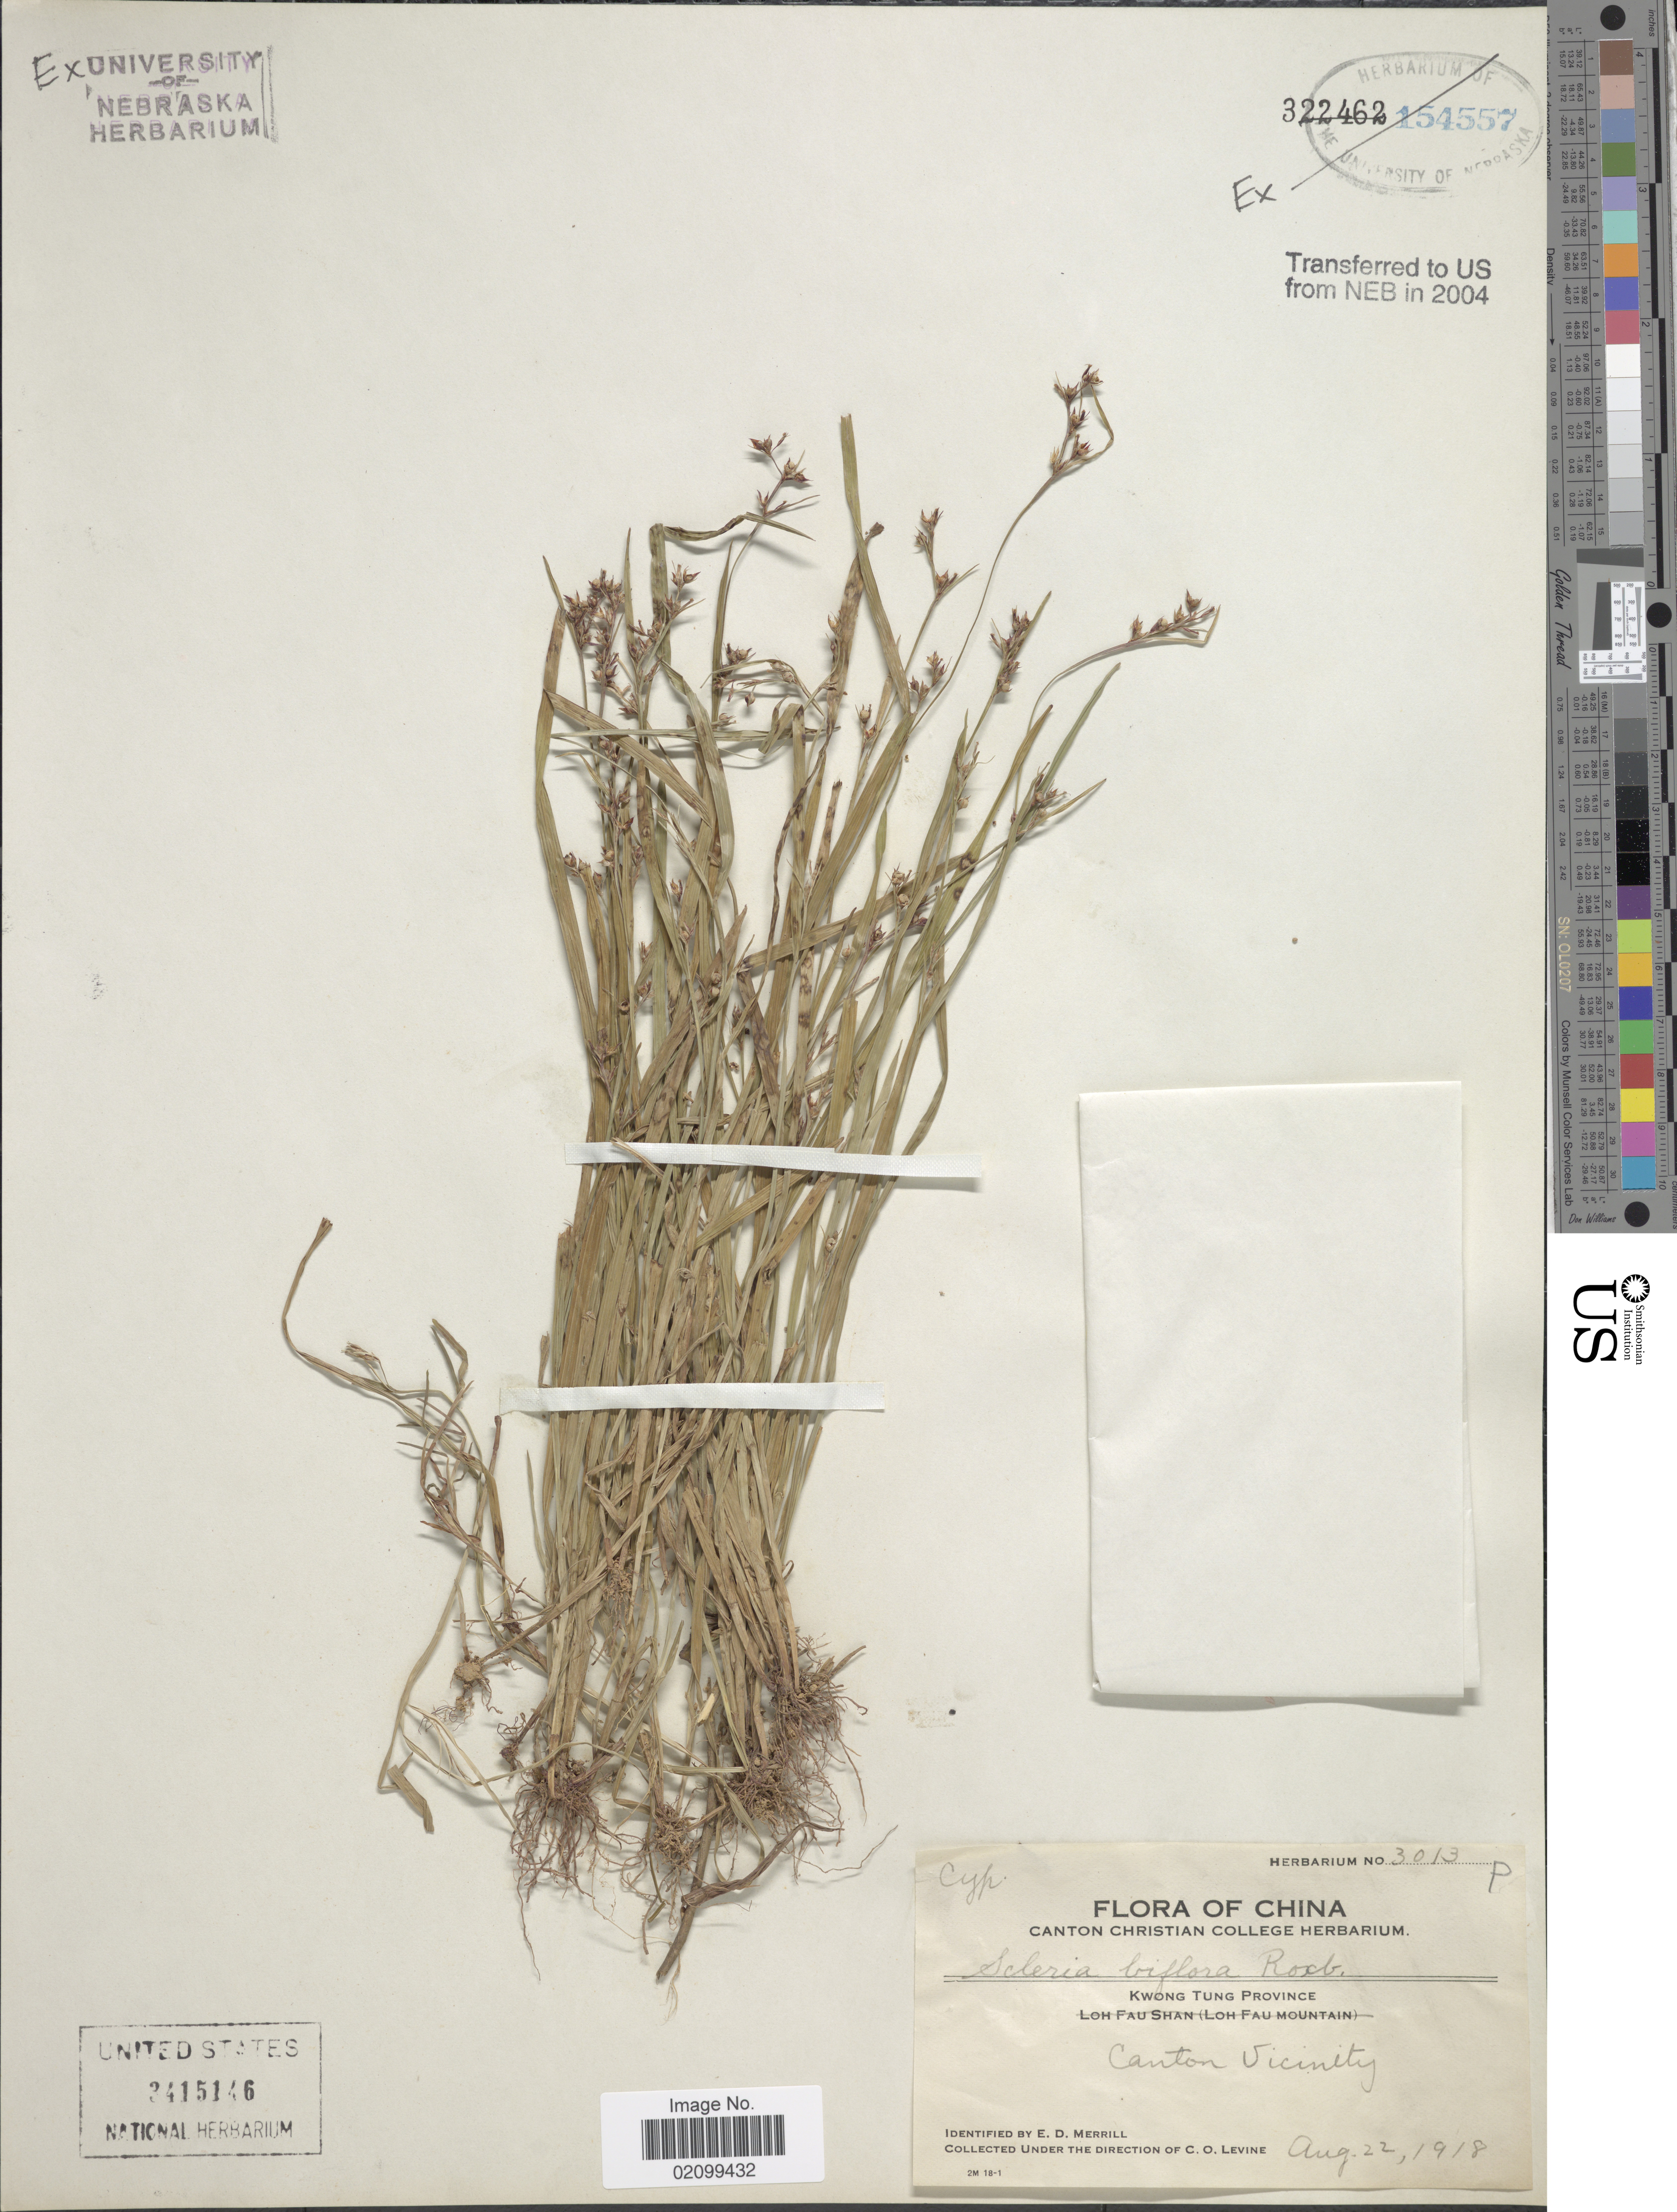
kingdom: Plantae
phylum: Tracheophyta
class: Liliopsida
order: Poales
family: Cyperaceae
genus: Scleria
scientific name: Scleria biflora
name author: Roxb.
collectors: C. O. Levine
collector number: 3013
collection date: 1918-08-22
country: China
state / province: Guangdong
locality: Kwong Tung Province, Canton Vicinity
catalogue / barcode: US 3415146